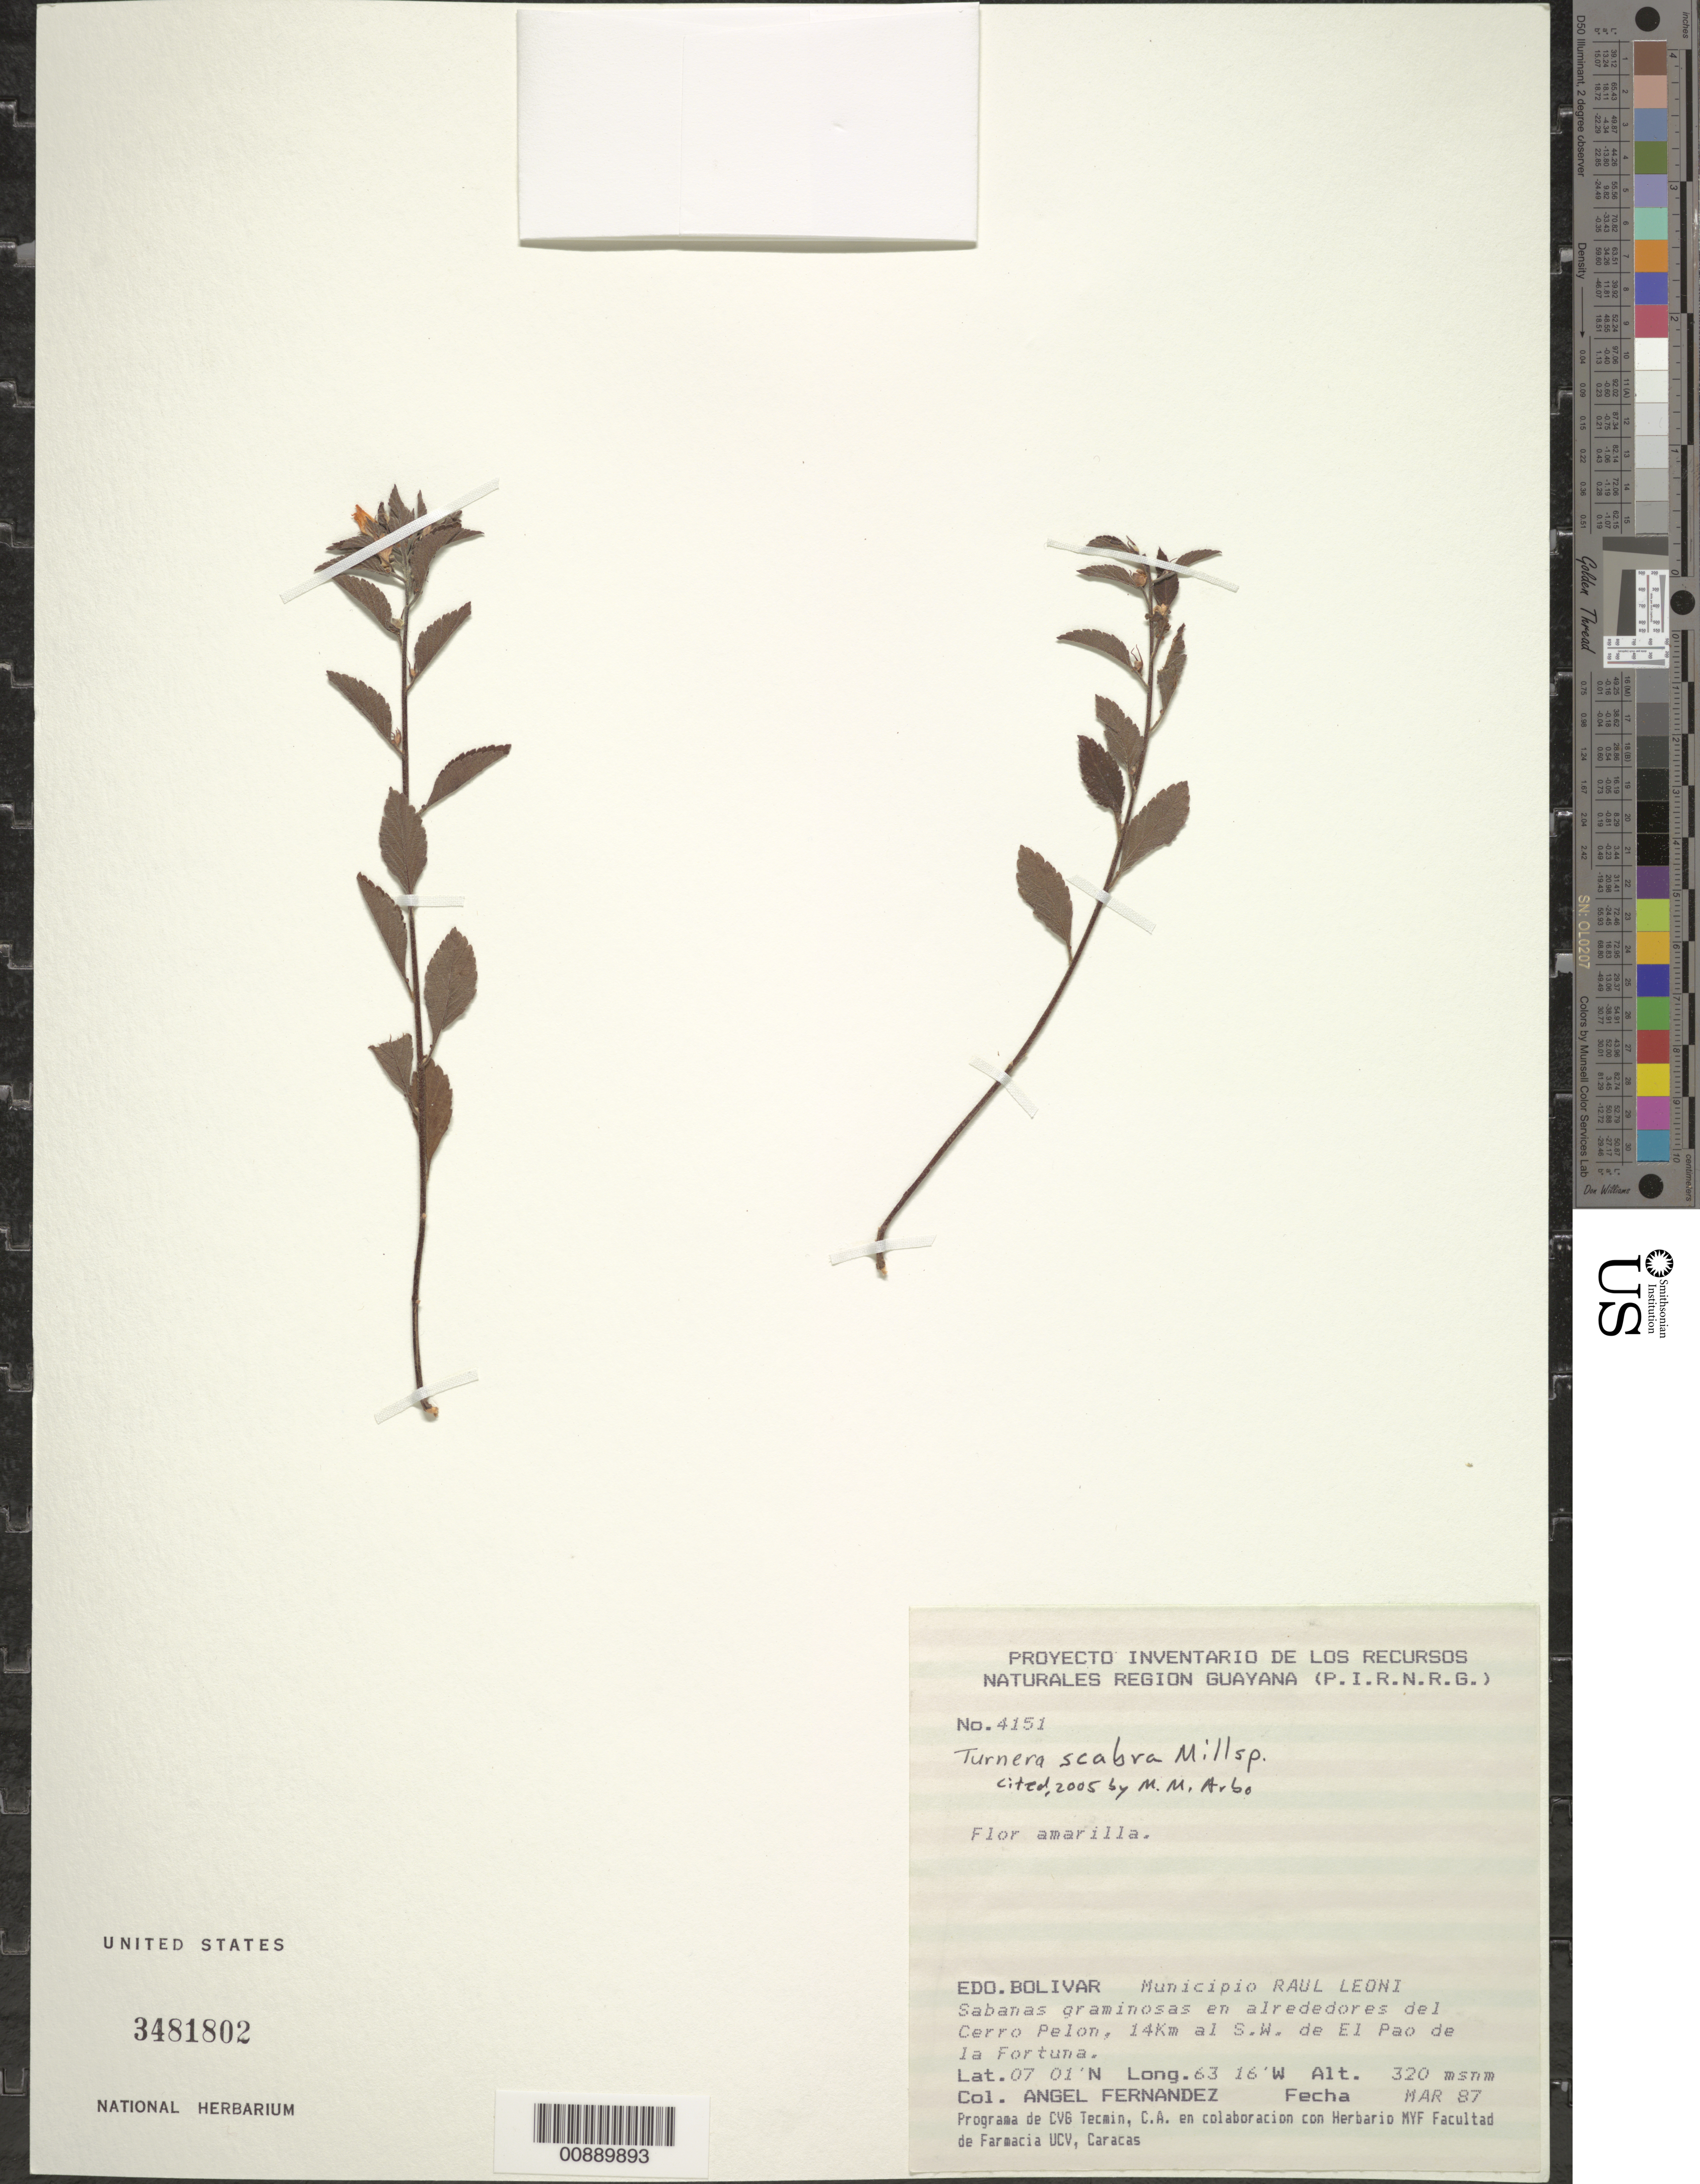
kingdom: Plantae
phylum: Tracheophyta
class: Magnoliopsida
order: Malpighiales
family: Turneraceae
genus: Turnera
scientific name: Turnera scabra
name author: Millsp.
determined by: Arbo, M. M.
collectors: A. Fernández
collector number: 4151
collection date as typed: Mar-87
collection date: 1987-03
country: Venezuela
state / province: Bolívar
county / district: Angostura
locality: Mun. Raúl Leoni [=Angostura], Cerro Pelon, 14 km SW de El Pao de la Fortuna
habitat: Sabanas graminosas en alrededores del cerro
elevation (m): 320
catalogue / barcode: US 3481802